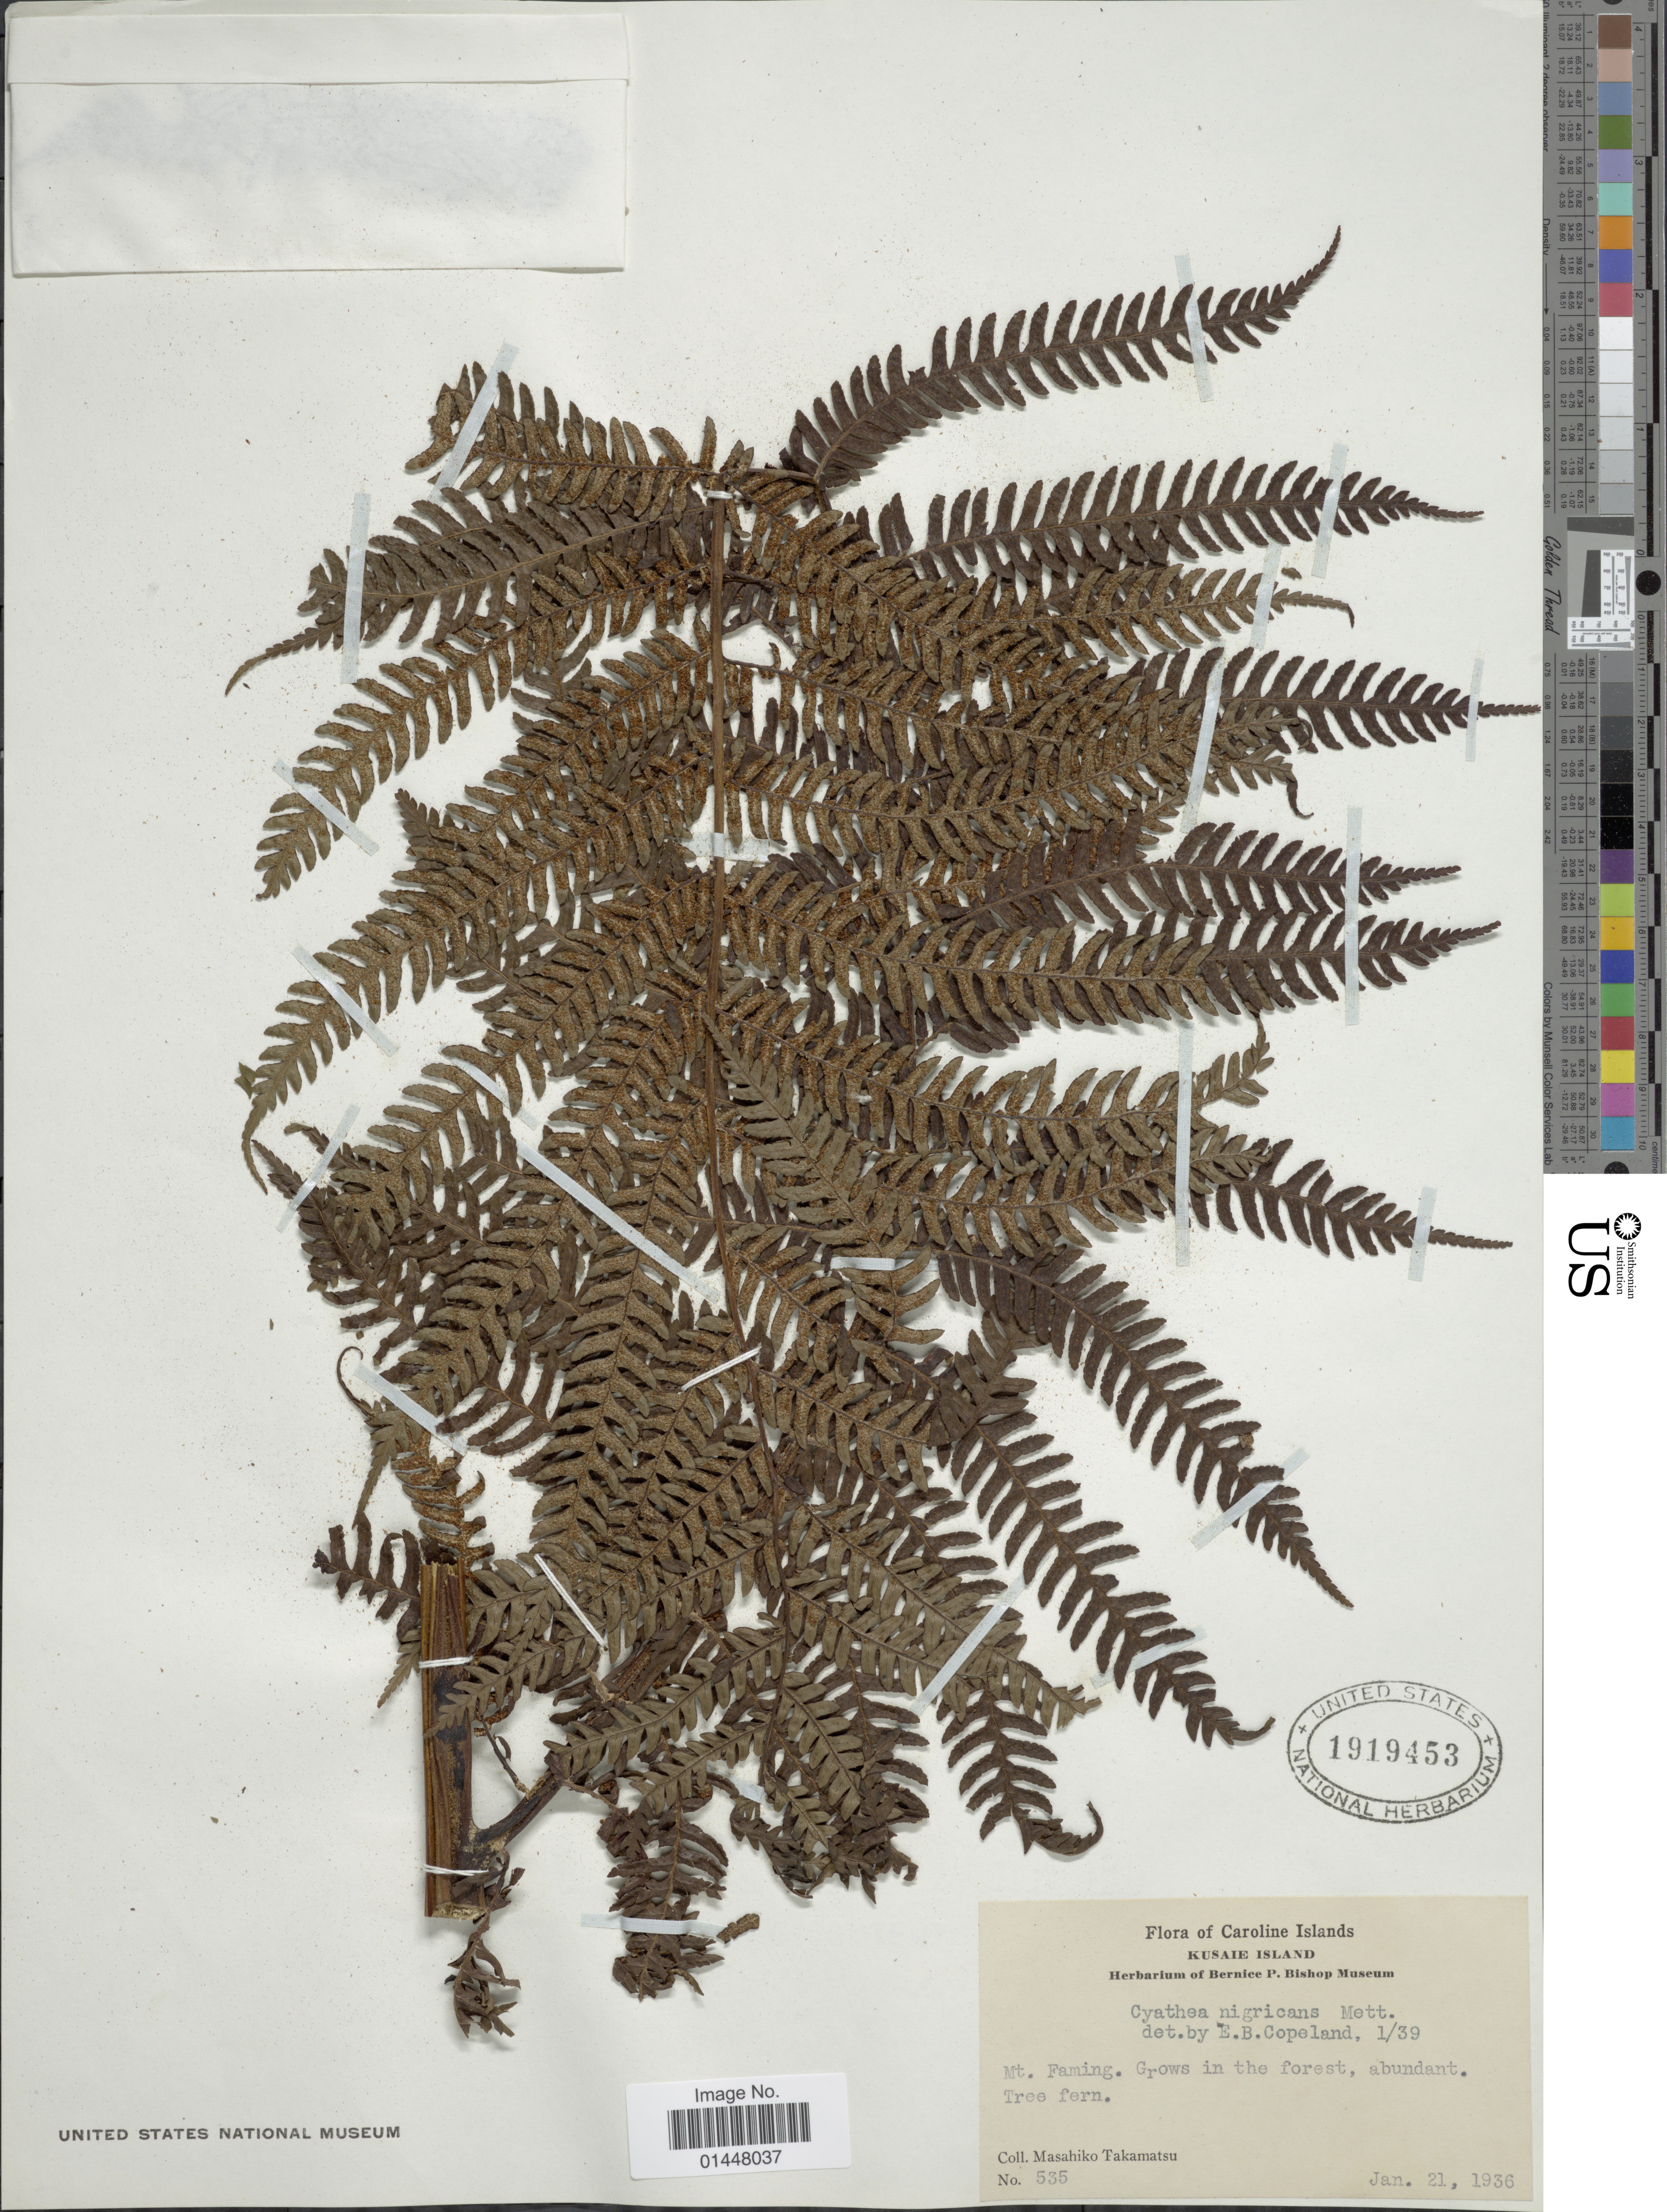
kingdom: Plantae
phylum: Tracheophyta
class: Polypodiopsida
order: Cyatheales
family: Cyatheaceae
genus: Sphaeropteris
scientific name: Sphaeropteris nigricans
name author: (Mett.) R.M. Tryon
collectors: M. Takamatsu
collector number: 535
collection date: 1936-01-21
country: Micronesia, Federated States of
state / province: Kosrae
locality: Caroline Islands, Kusaie Island, Mt. Faming, grows in the forest, Abundant.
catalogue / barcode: US 1919453